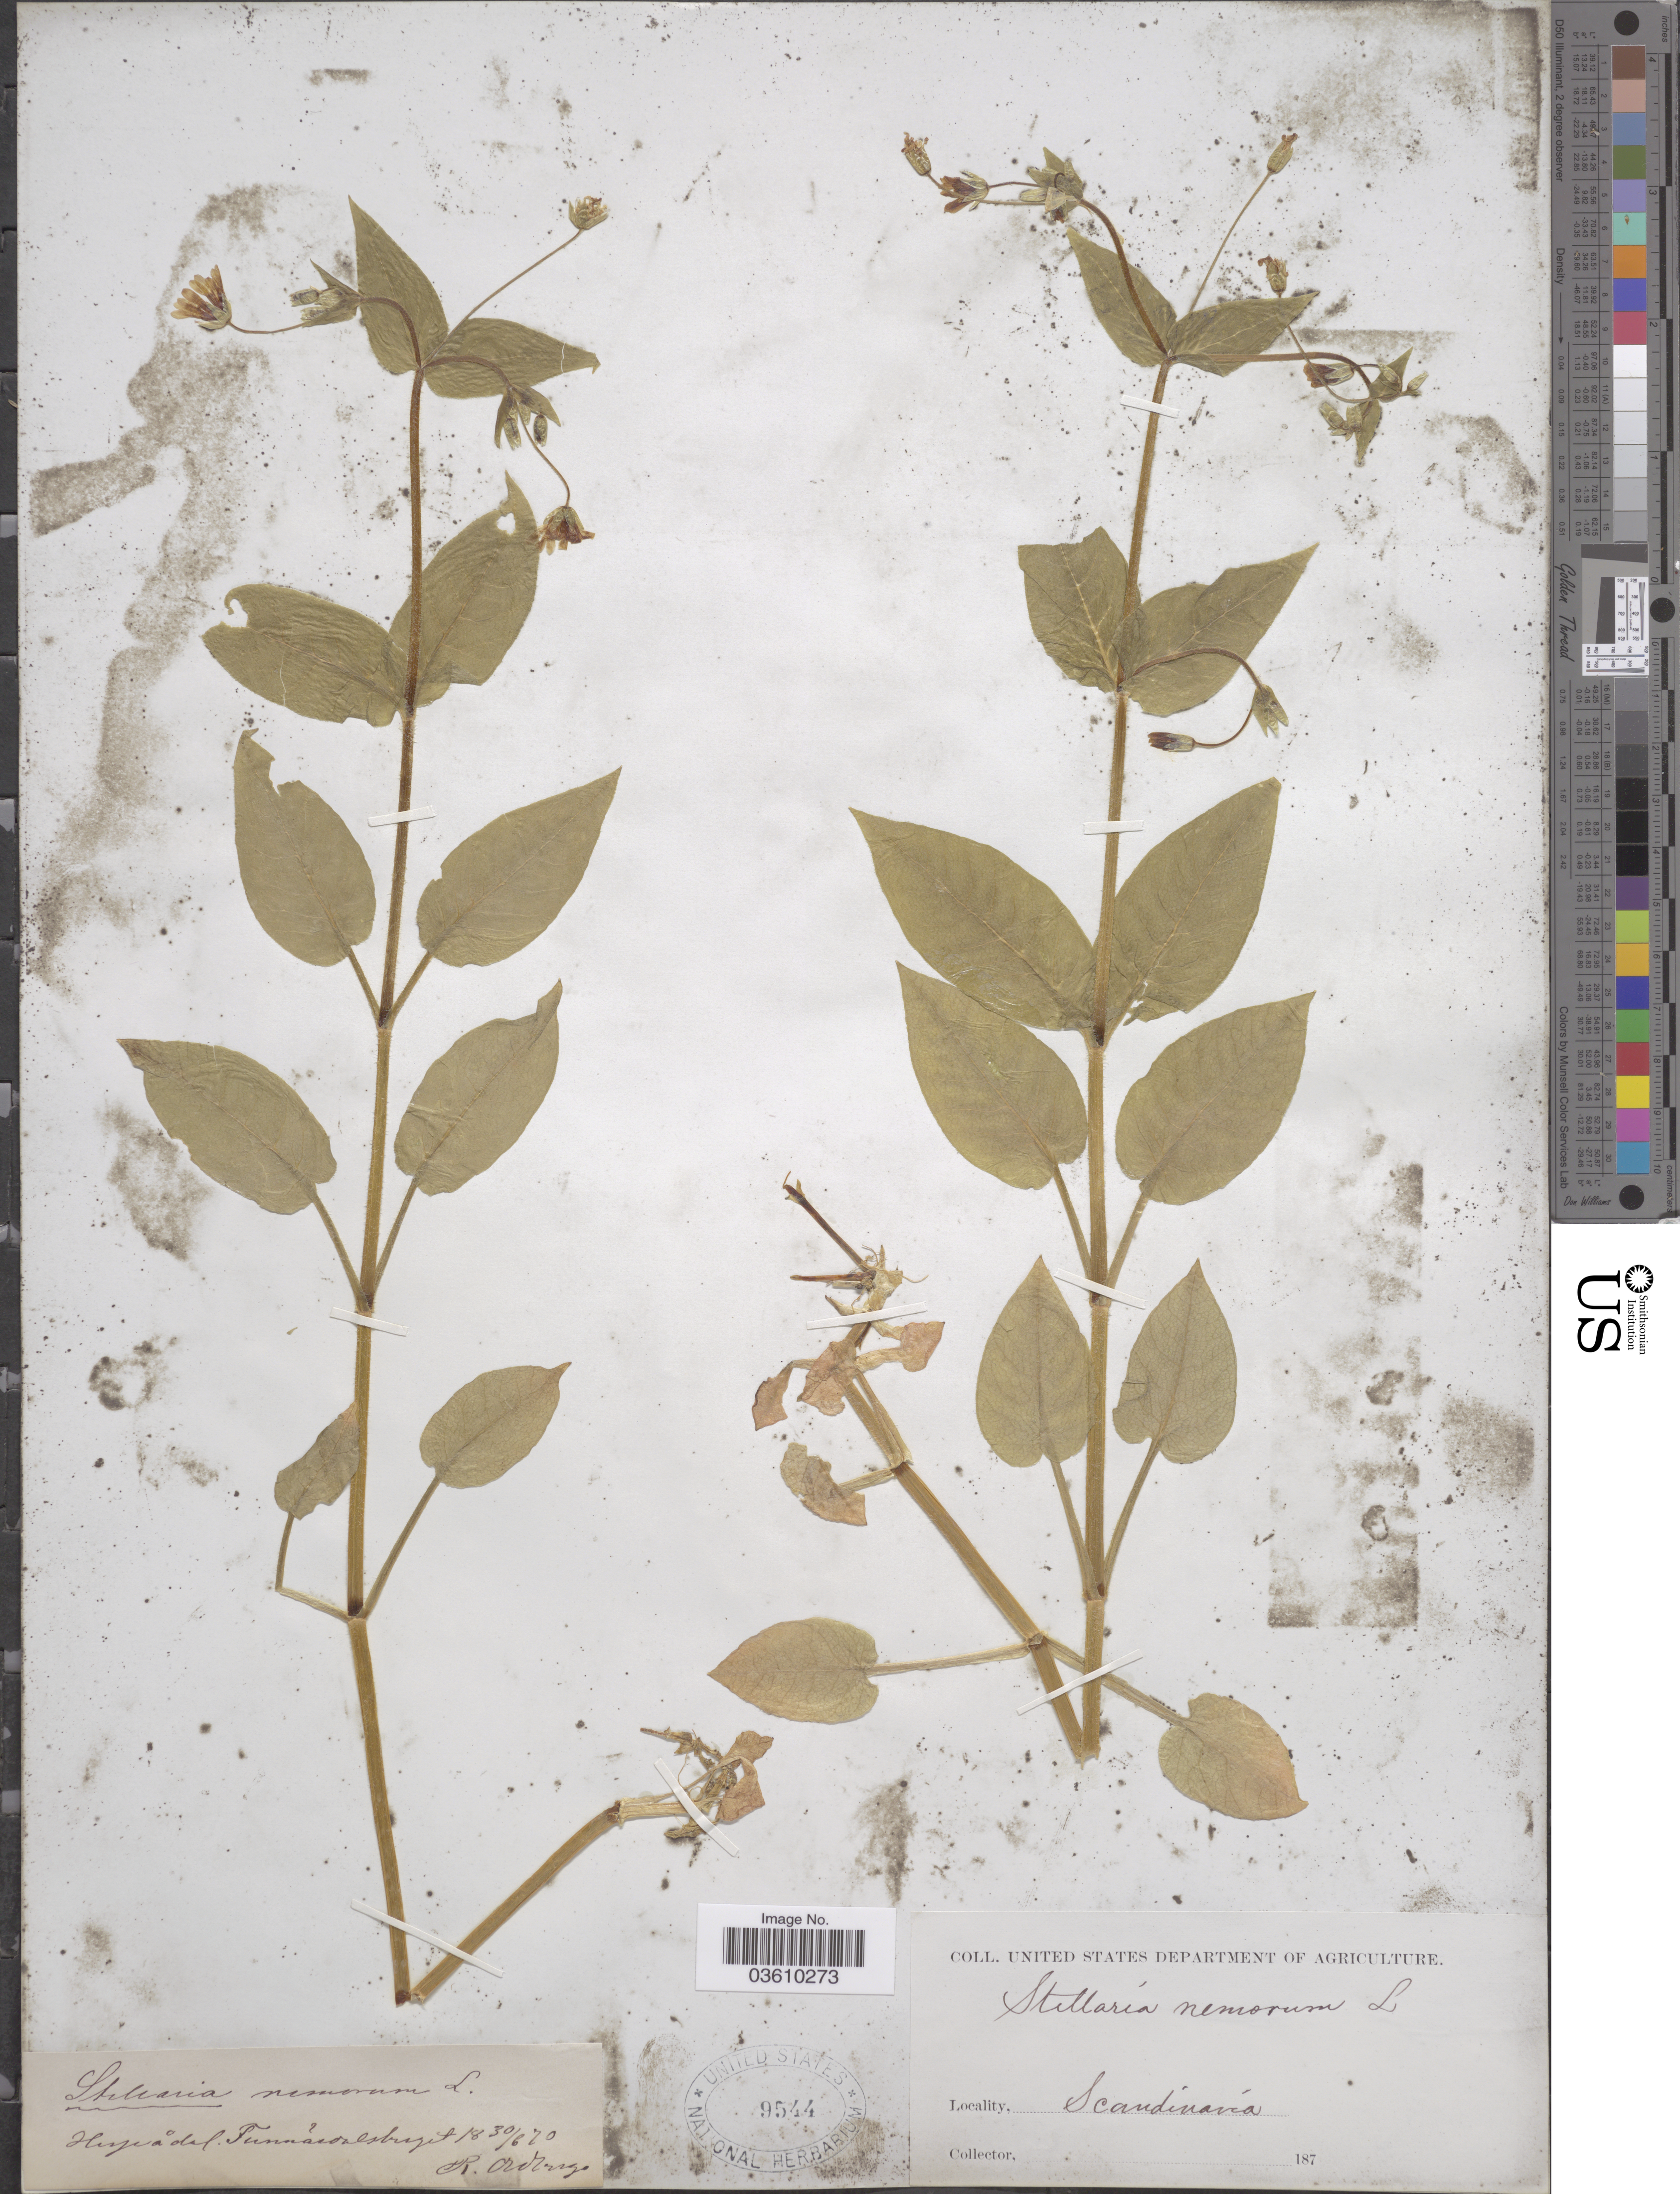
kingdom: Plantae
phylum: Tracheophyta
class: Magnoliopsida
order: Caryophyllales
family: Caryophyllaceae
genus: Stellaria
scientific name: Stellaria nemorum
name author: L.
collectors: R. Oldberg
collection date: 1870-06-30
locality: Hugadal Tunasdalsbugt. [interpreted] Scandinavia.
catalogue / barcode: US 9544